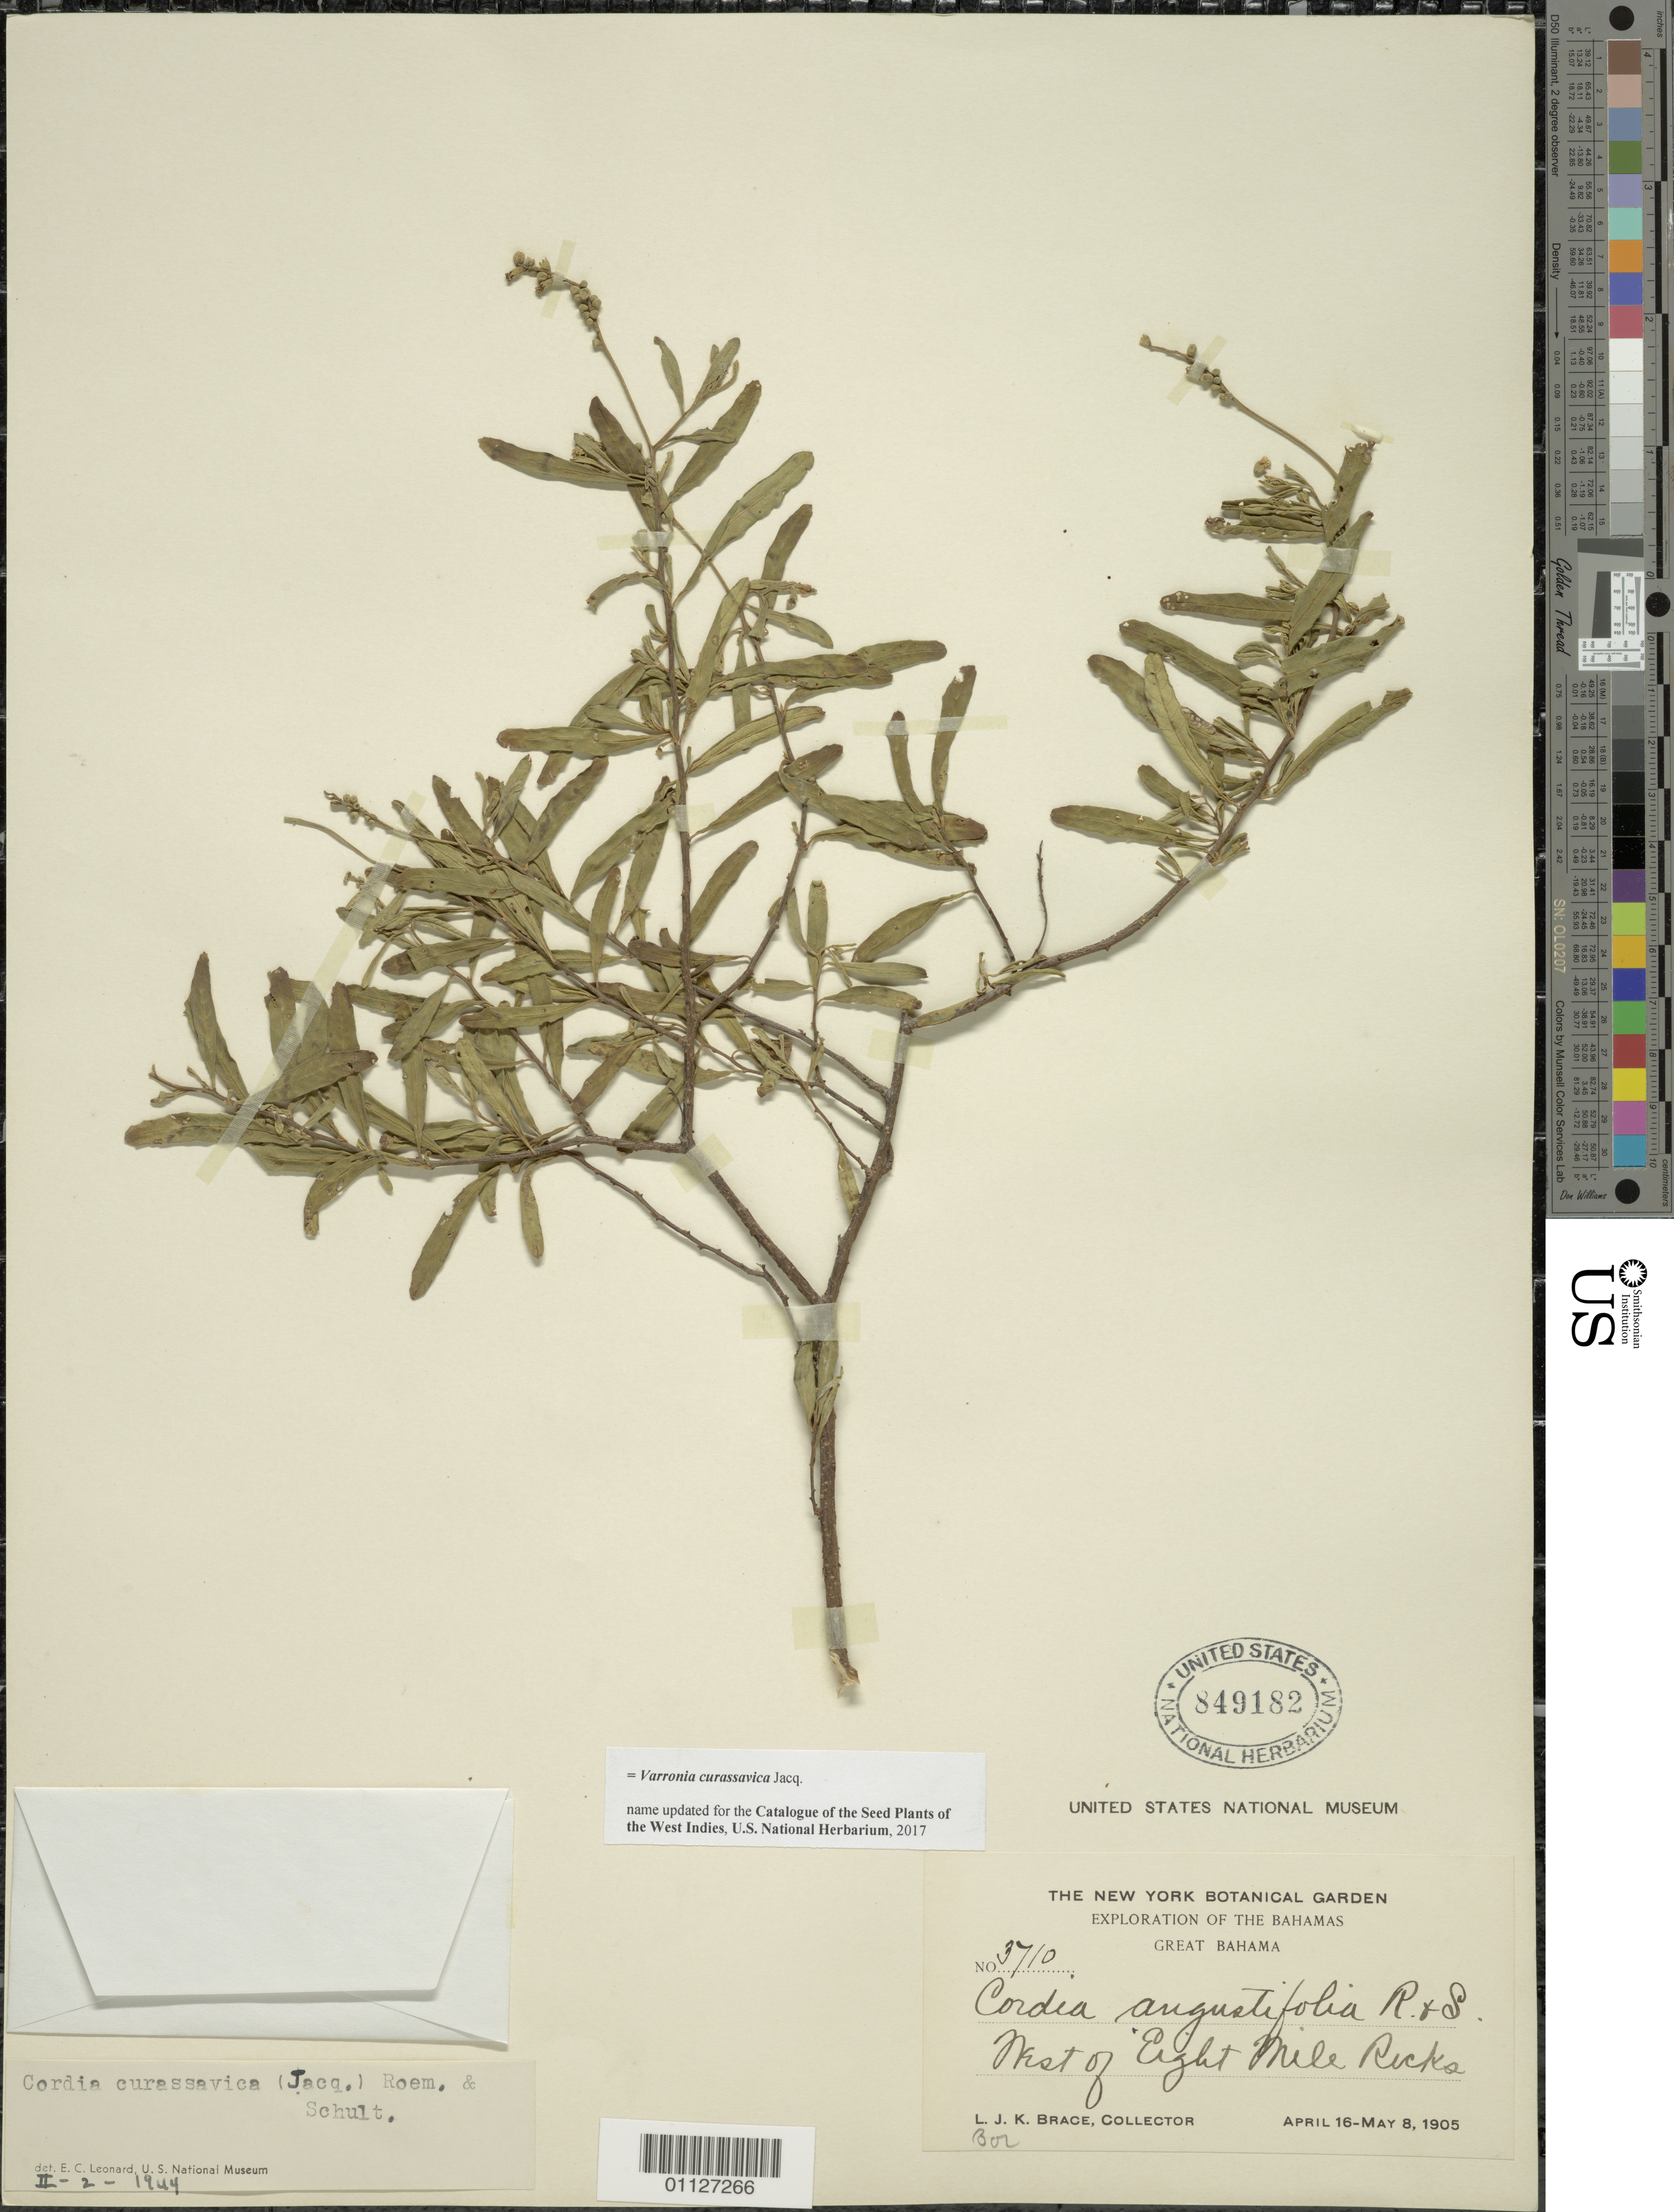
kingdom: Plantae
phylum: Tracheophyta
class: Magnoliopsida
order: Boraginales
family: Cordiaceae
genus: Varronia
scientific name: Varronia curassavica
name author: Jacq.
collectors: L. J. K. Brace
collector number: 3710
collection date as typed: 16 Apr 1905 to 08 May 1905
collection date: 1905-04-16/1905-05-08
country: Bahamas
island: Great Bahama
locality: W of Eight Mile Rocks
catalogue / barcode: US 849182